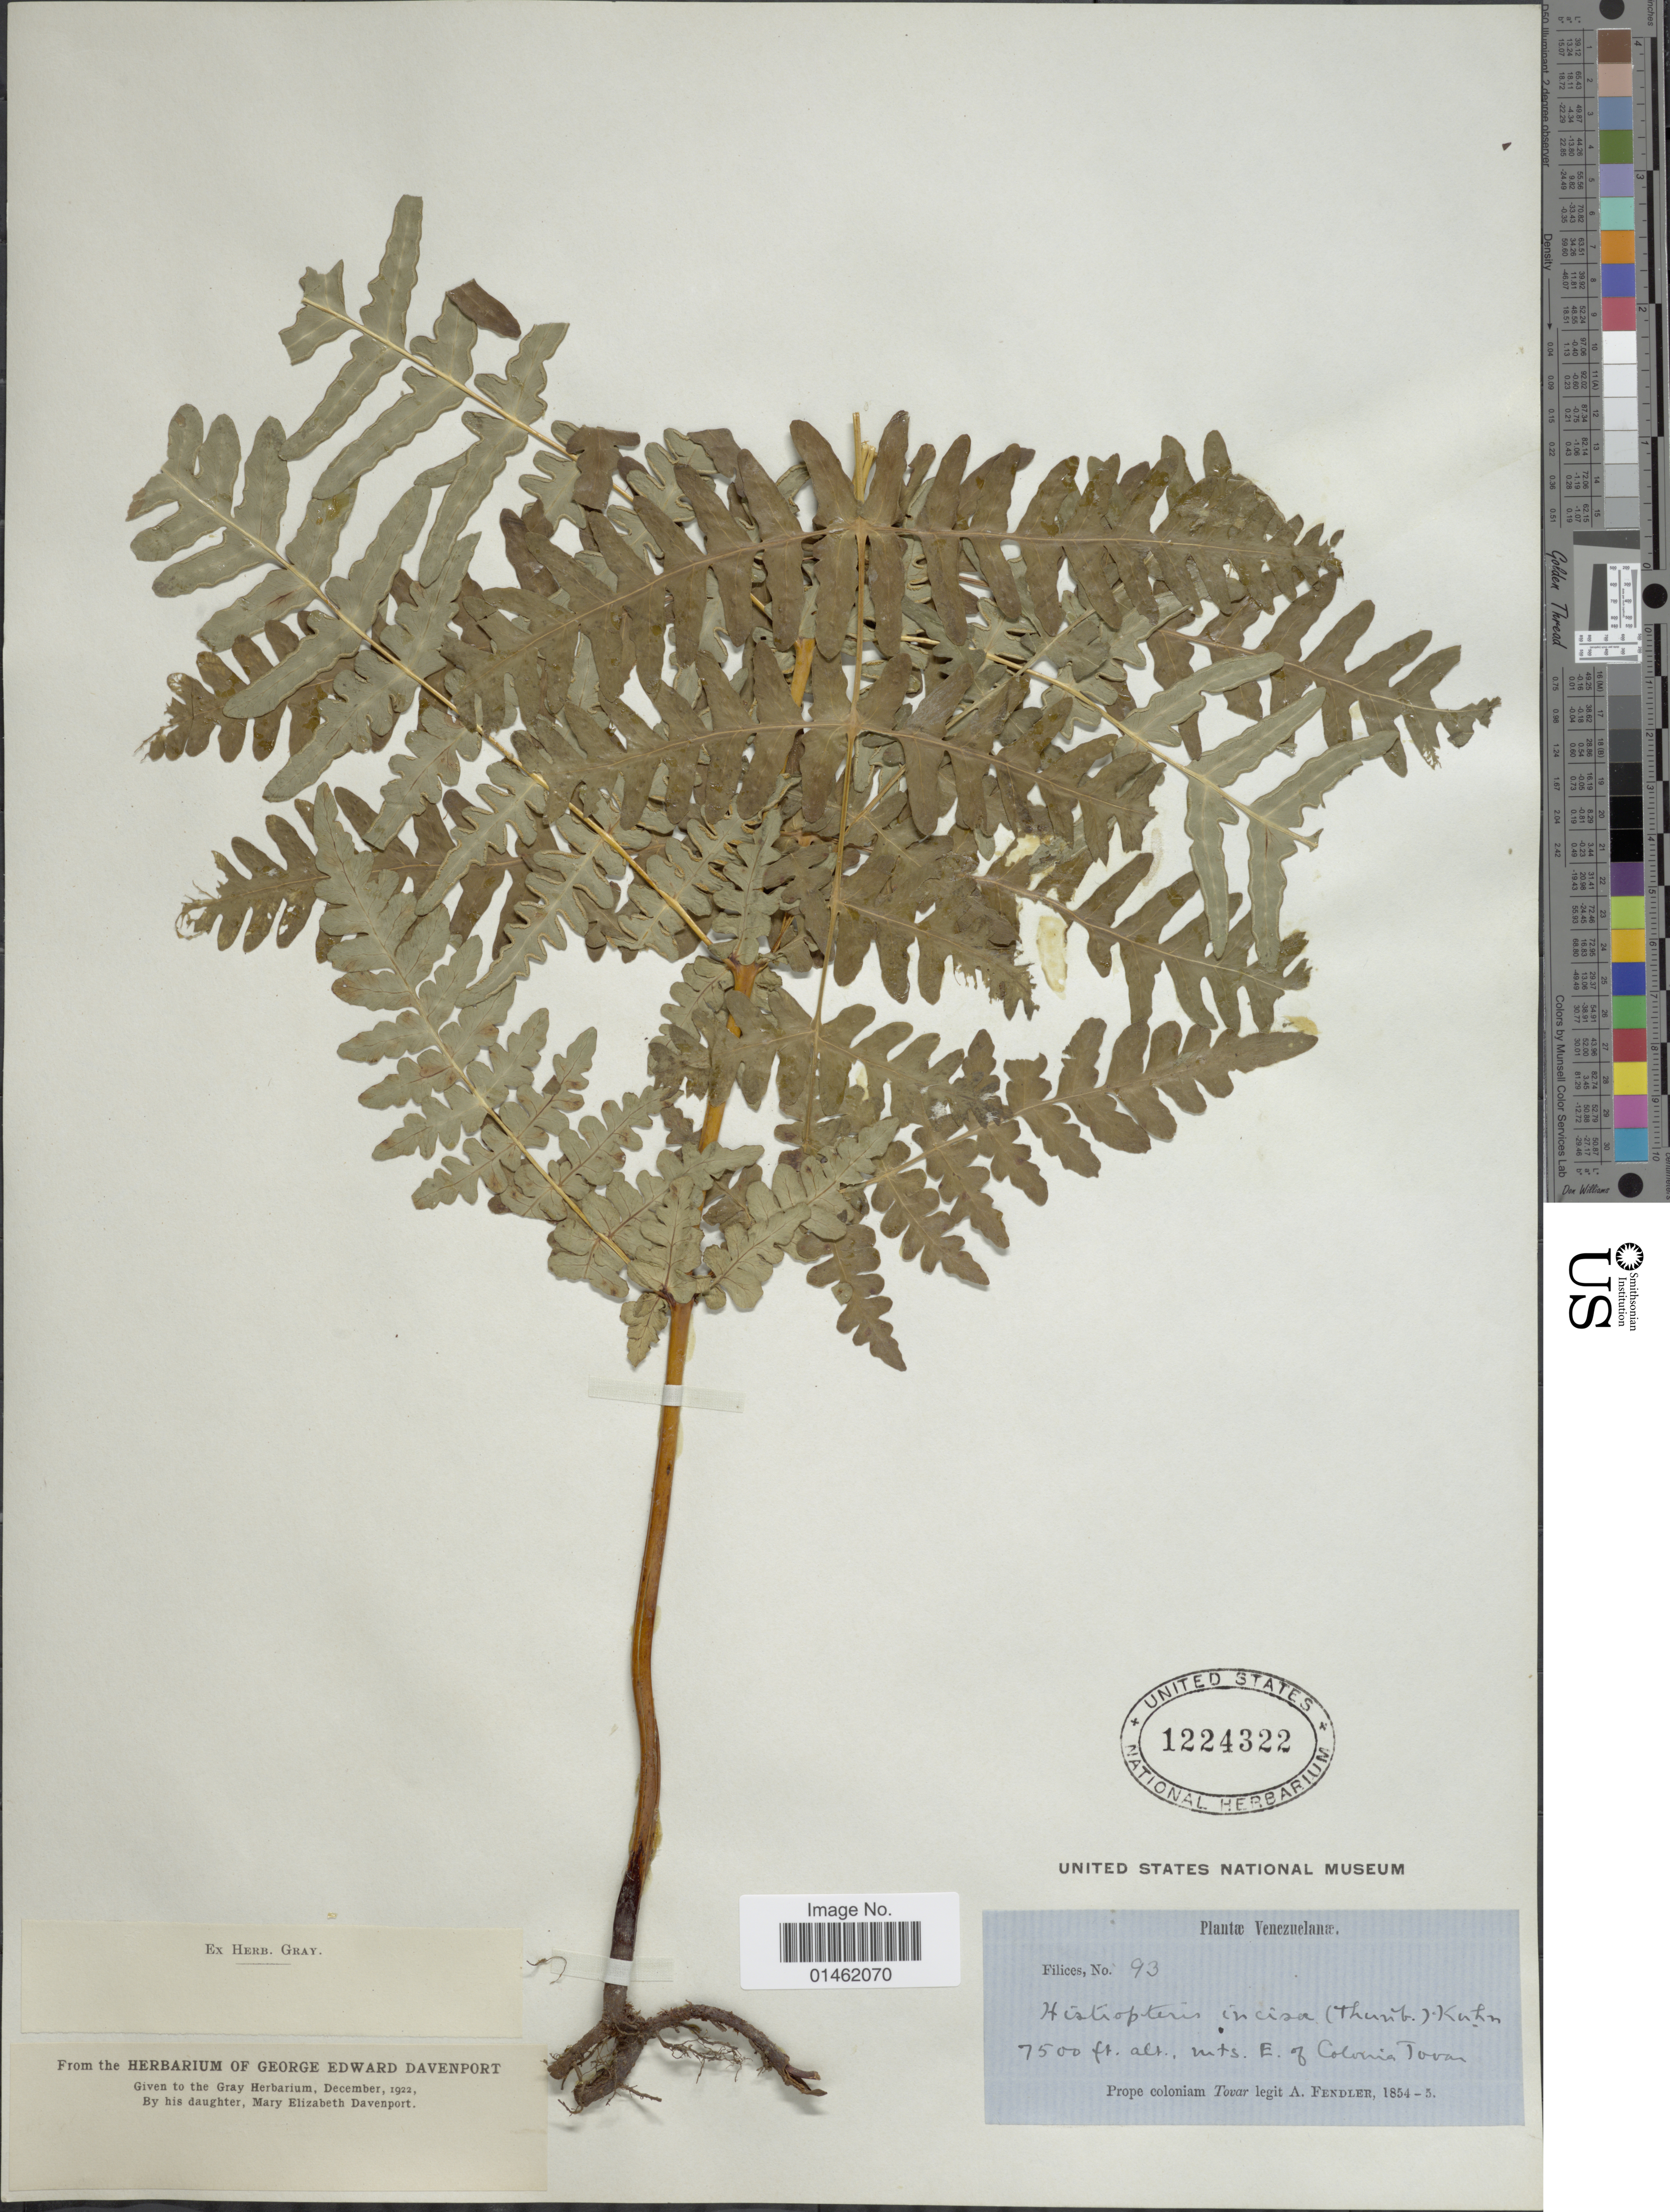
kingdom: Plantae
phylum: Tracheophyta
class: Polypodiopsida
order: Polypodiales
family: Dennstaedtiaceae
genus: Histiopteris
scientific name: Histiopteris incisa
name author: (Thunb.) J. Sm.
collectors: A. Fendler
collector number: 93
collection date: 1854/1855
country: Venezuela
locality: Venezuela, prope coloniam Tovar, Mts. E of Colonia Tovar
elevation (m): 2286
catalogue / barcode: US 1224322